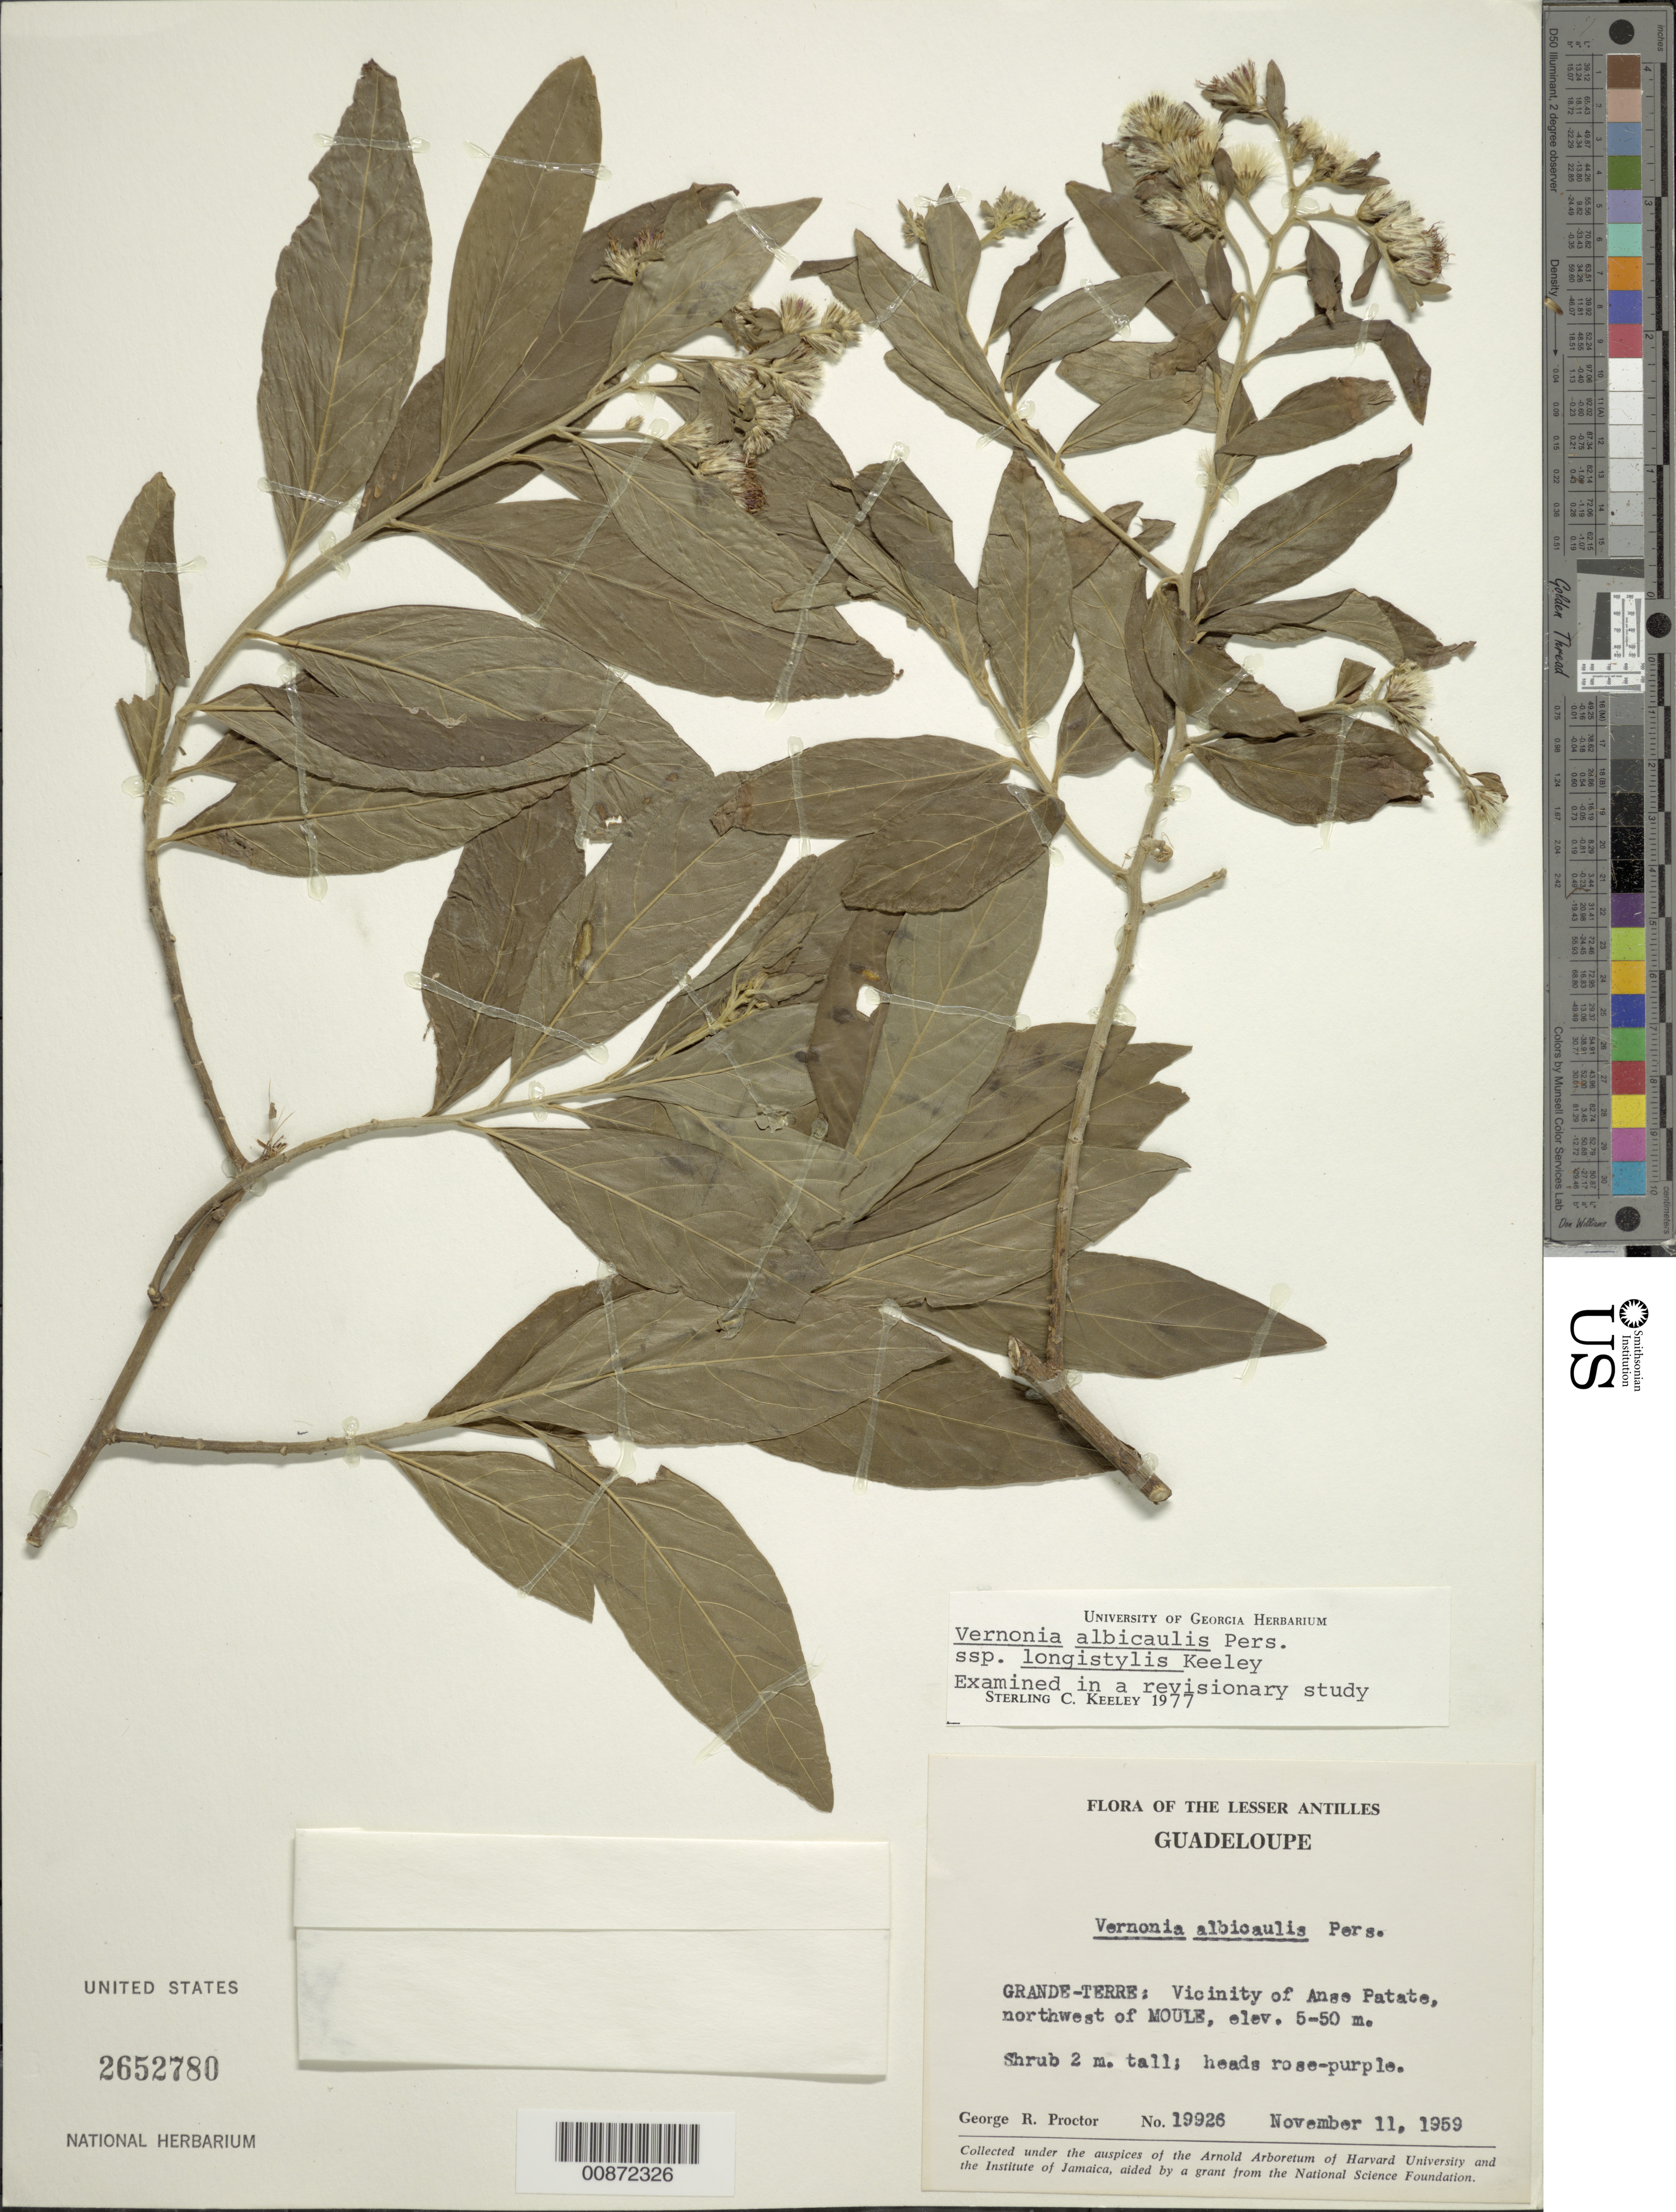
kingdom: Plantae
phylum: Tracheophyta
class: Magnoliopsida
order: Asterales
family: Asteraceae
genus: Lepidaploa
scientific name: Lepidaploa glabra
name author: (Willd.) H. Rob.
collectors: G. R. Proctor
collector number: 19926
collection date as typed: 11 Nov 1959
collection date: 1959-11-11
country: Guadeloupe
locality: Grande-Terre: Vicinity of Anse Patate, northwest of Moule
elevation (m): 5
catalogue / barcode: US 2652780